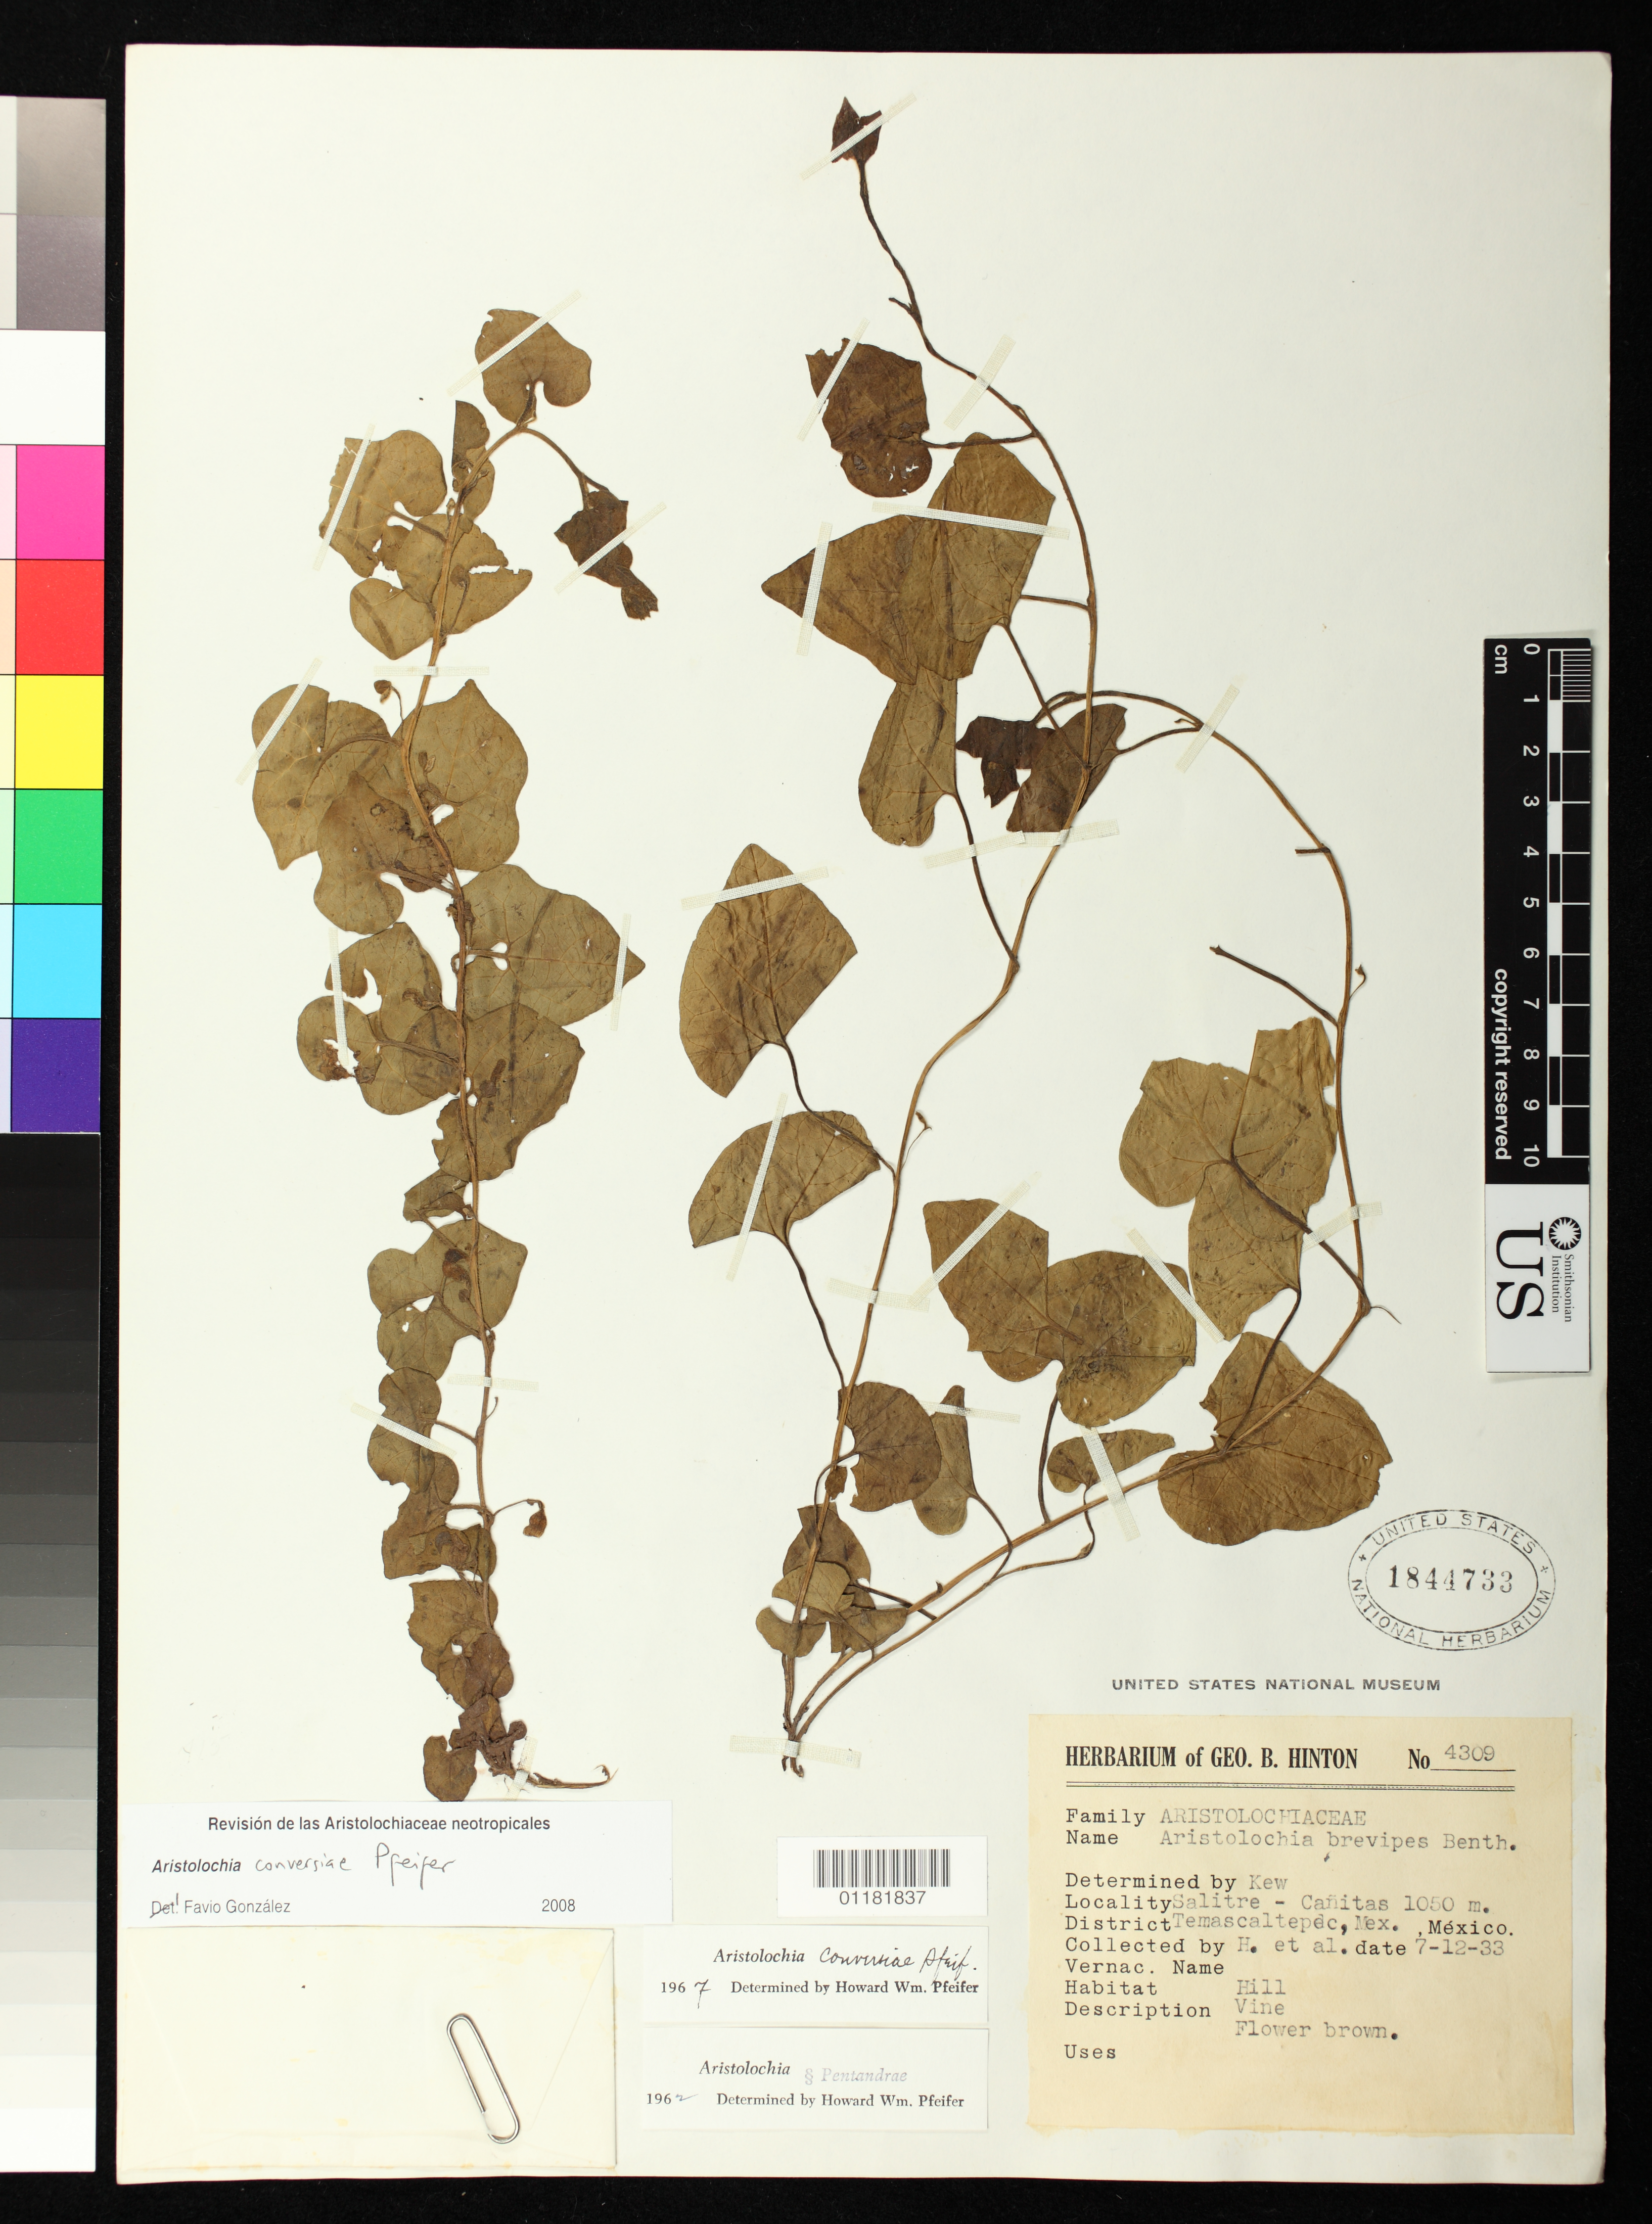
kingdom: Plantae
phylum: Tracheophyta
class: Magnoliopsida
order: Piperales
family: Aristolochiaceae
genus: Aristolochia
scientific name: Aristolochia conversiae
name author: Pfeifer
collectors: G. B. Hinton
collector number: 4309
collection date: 1933-07-12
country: Mexico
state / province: México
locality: Salitre - Canitas, Temascaltepec District.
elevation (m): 1050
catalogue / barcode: US 1844733